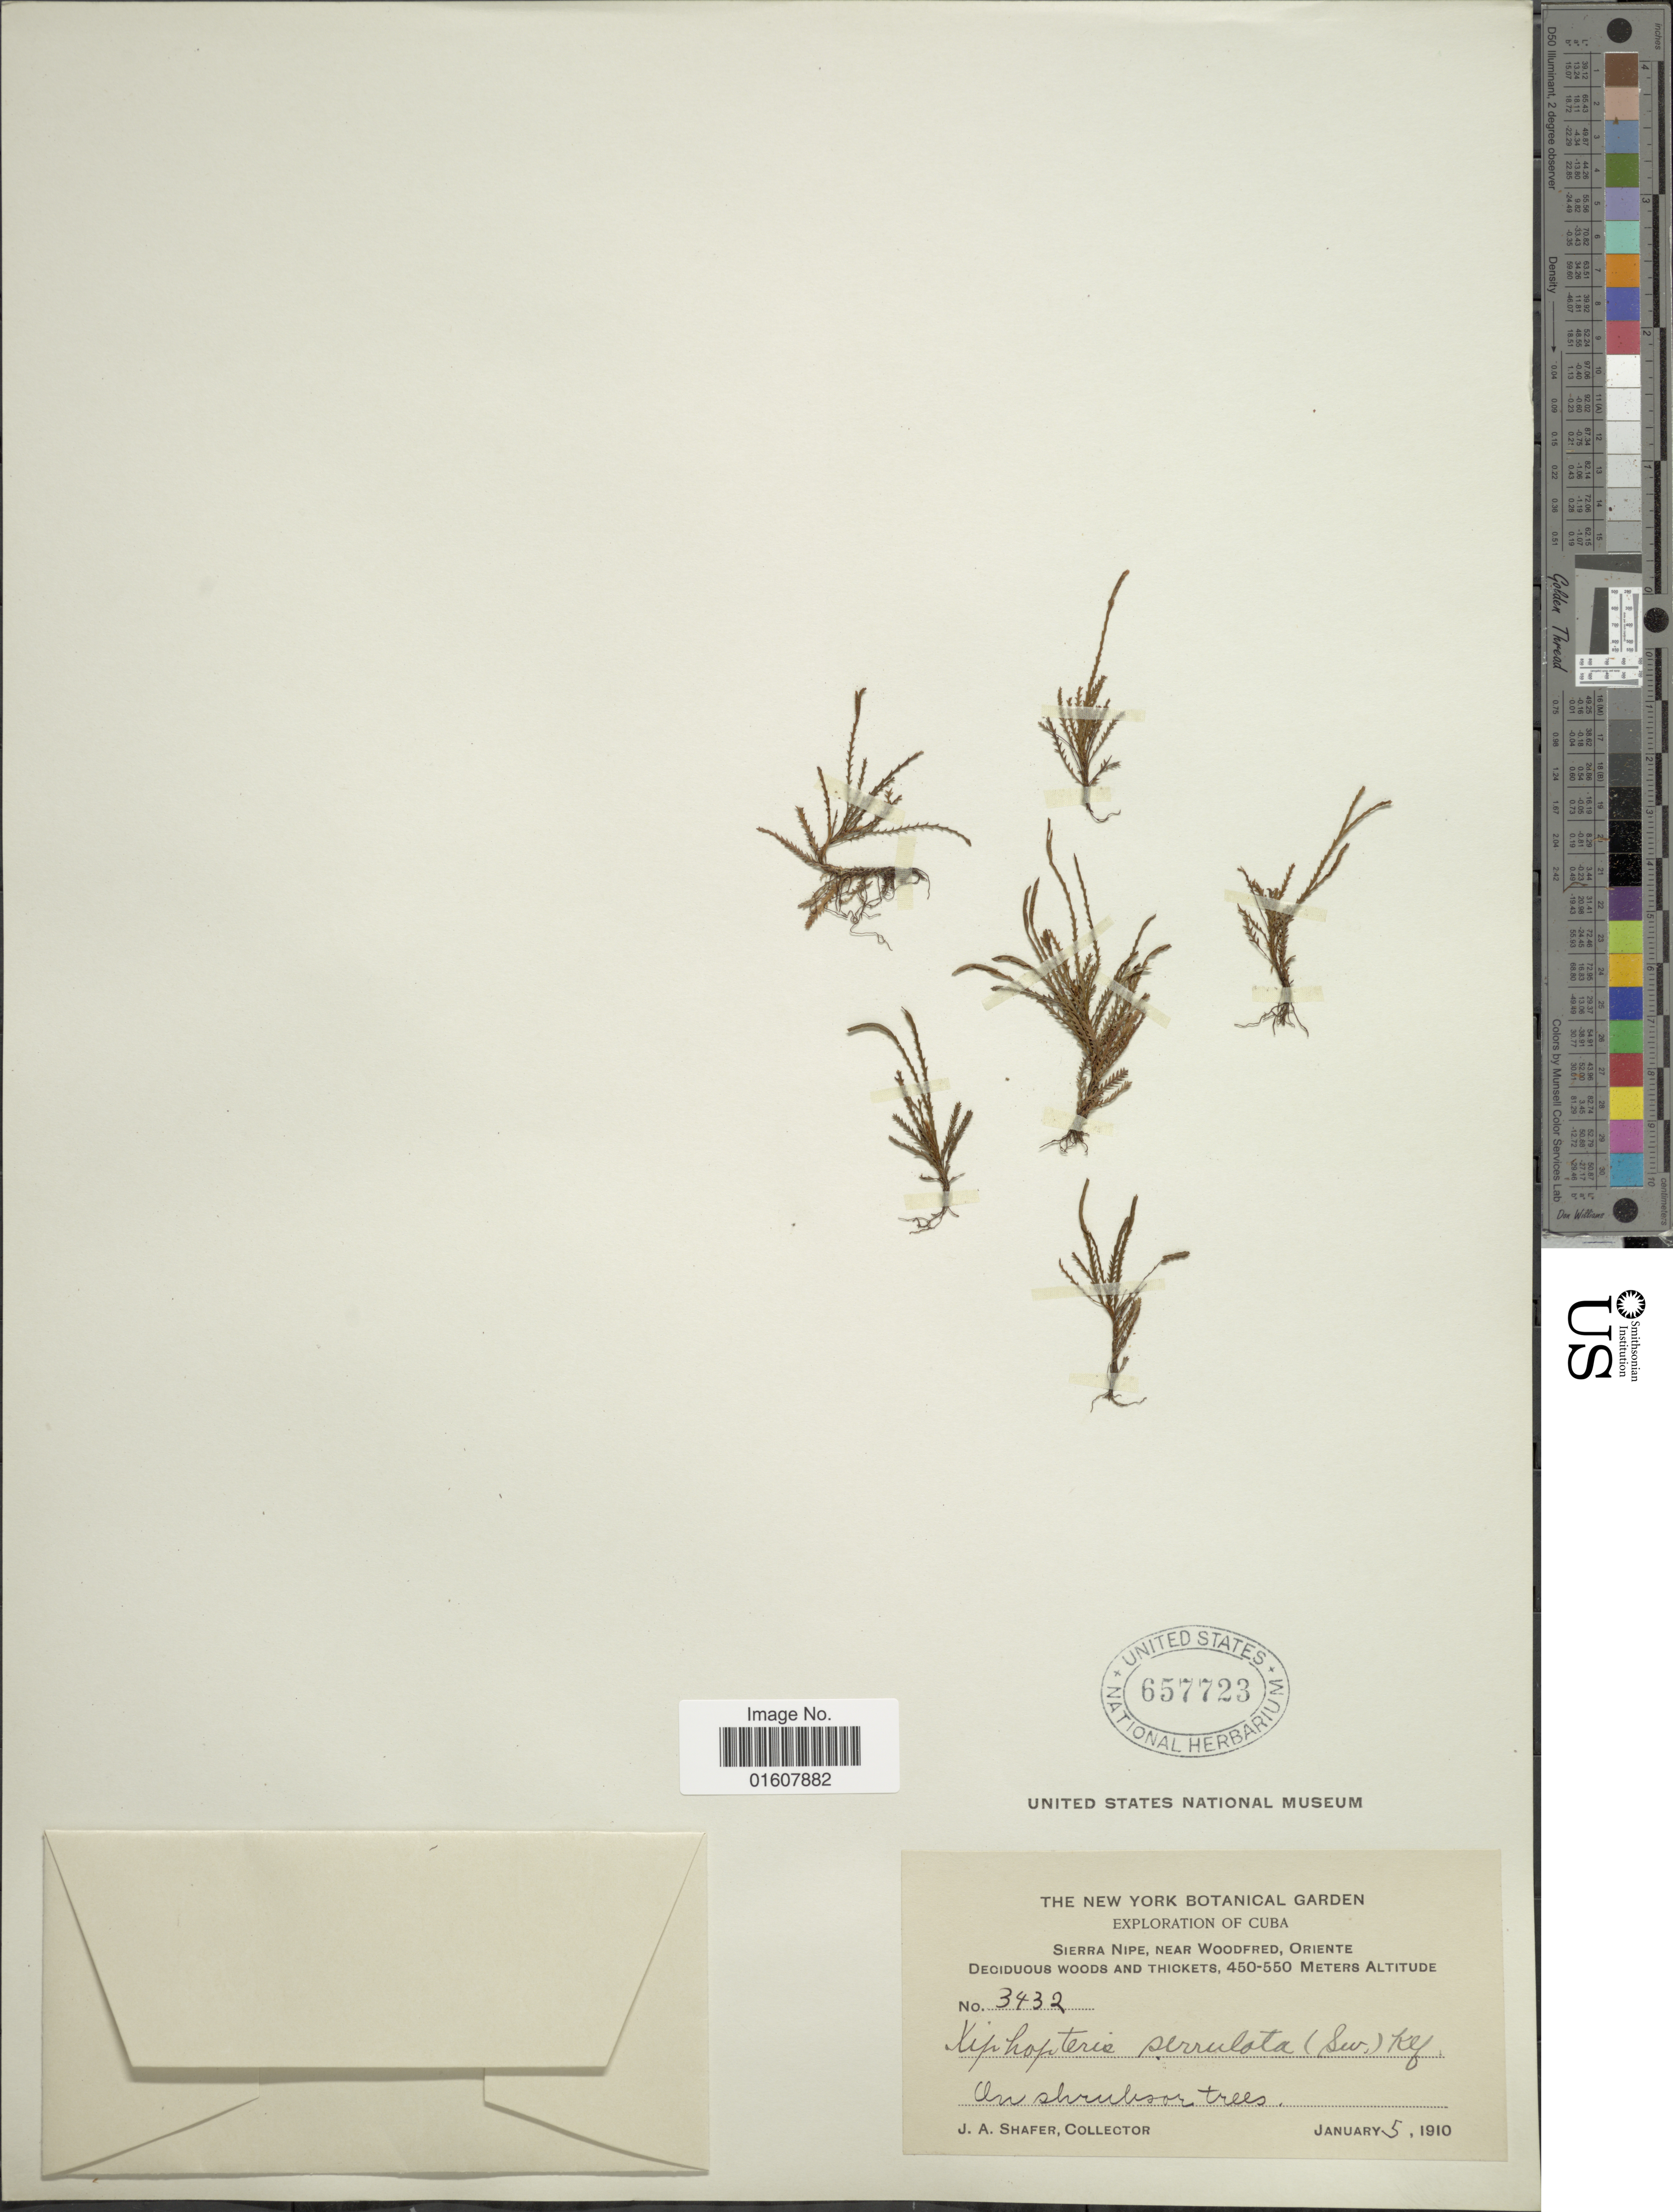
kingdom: Plantae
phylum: Tracheophyta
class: Polypodiopsida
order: Polypodiales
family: Polypodiaceae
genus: Cochlidium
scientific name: Cochlidium serrulatum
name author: (Sw.) L.E. Bishop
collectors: J. A. Shafer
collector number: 3432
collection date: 1910-01-05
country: Cuba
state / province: Oriente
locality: Sierra Nipe, near Woodfred, Deciduous woods and Thickets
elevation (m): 450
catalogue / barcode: US 657723